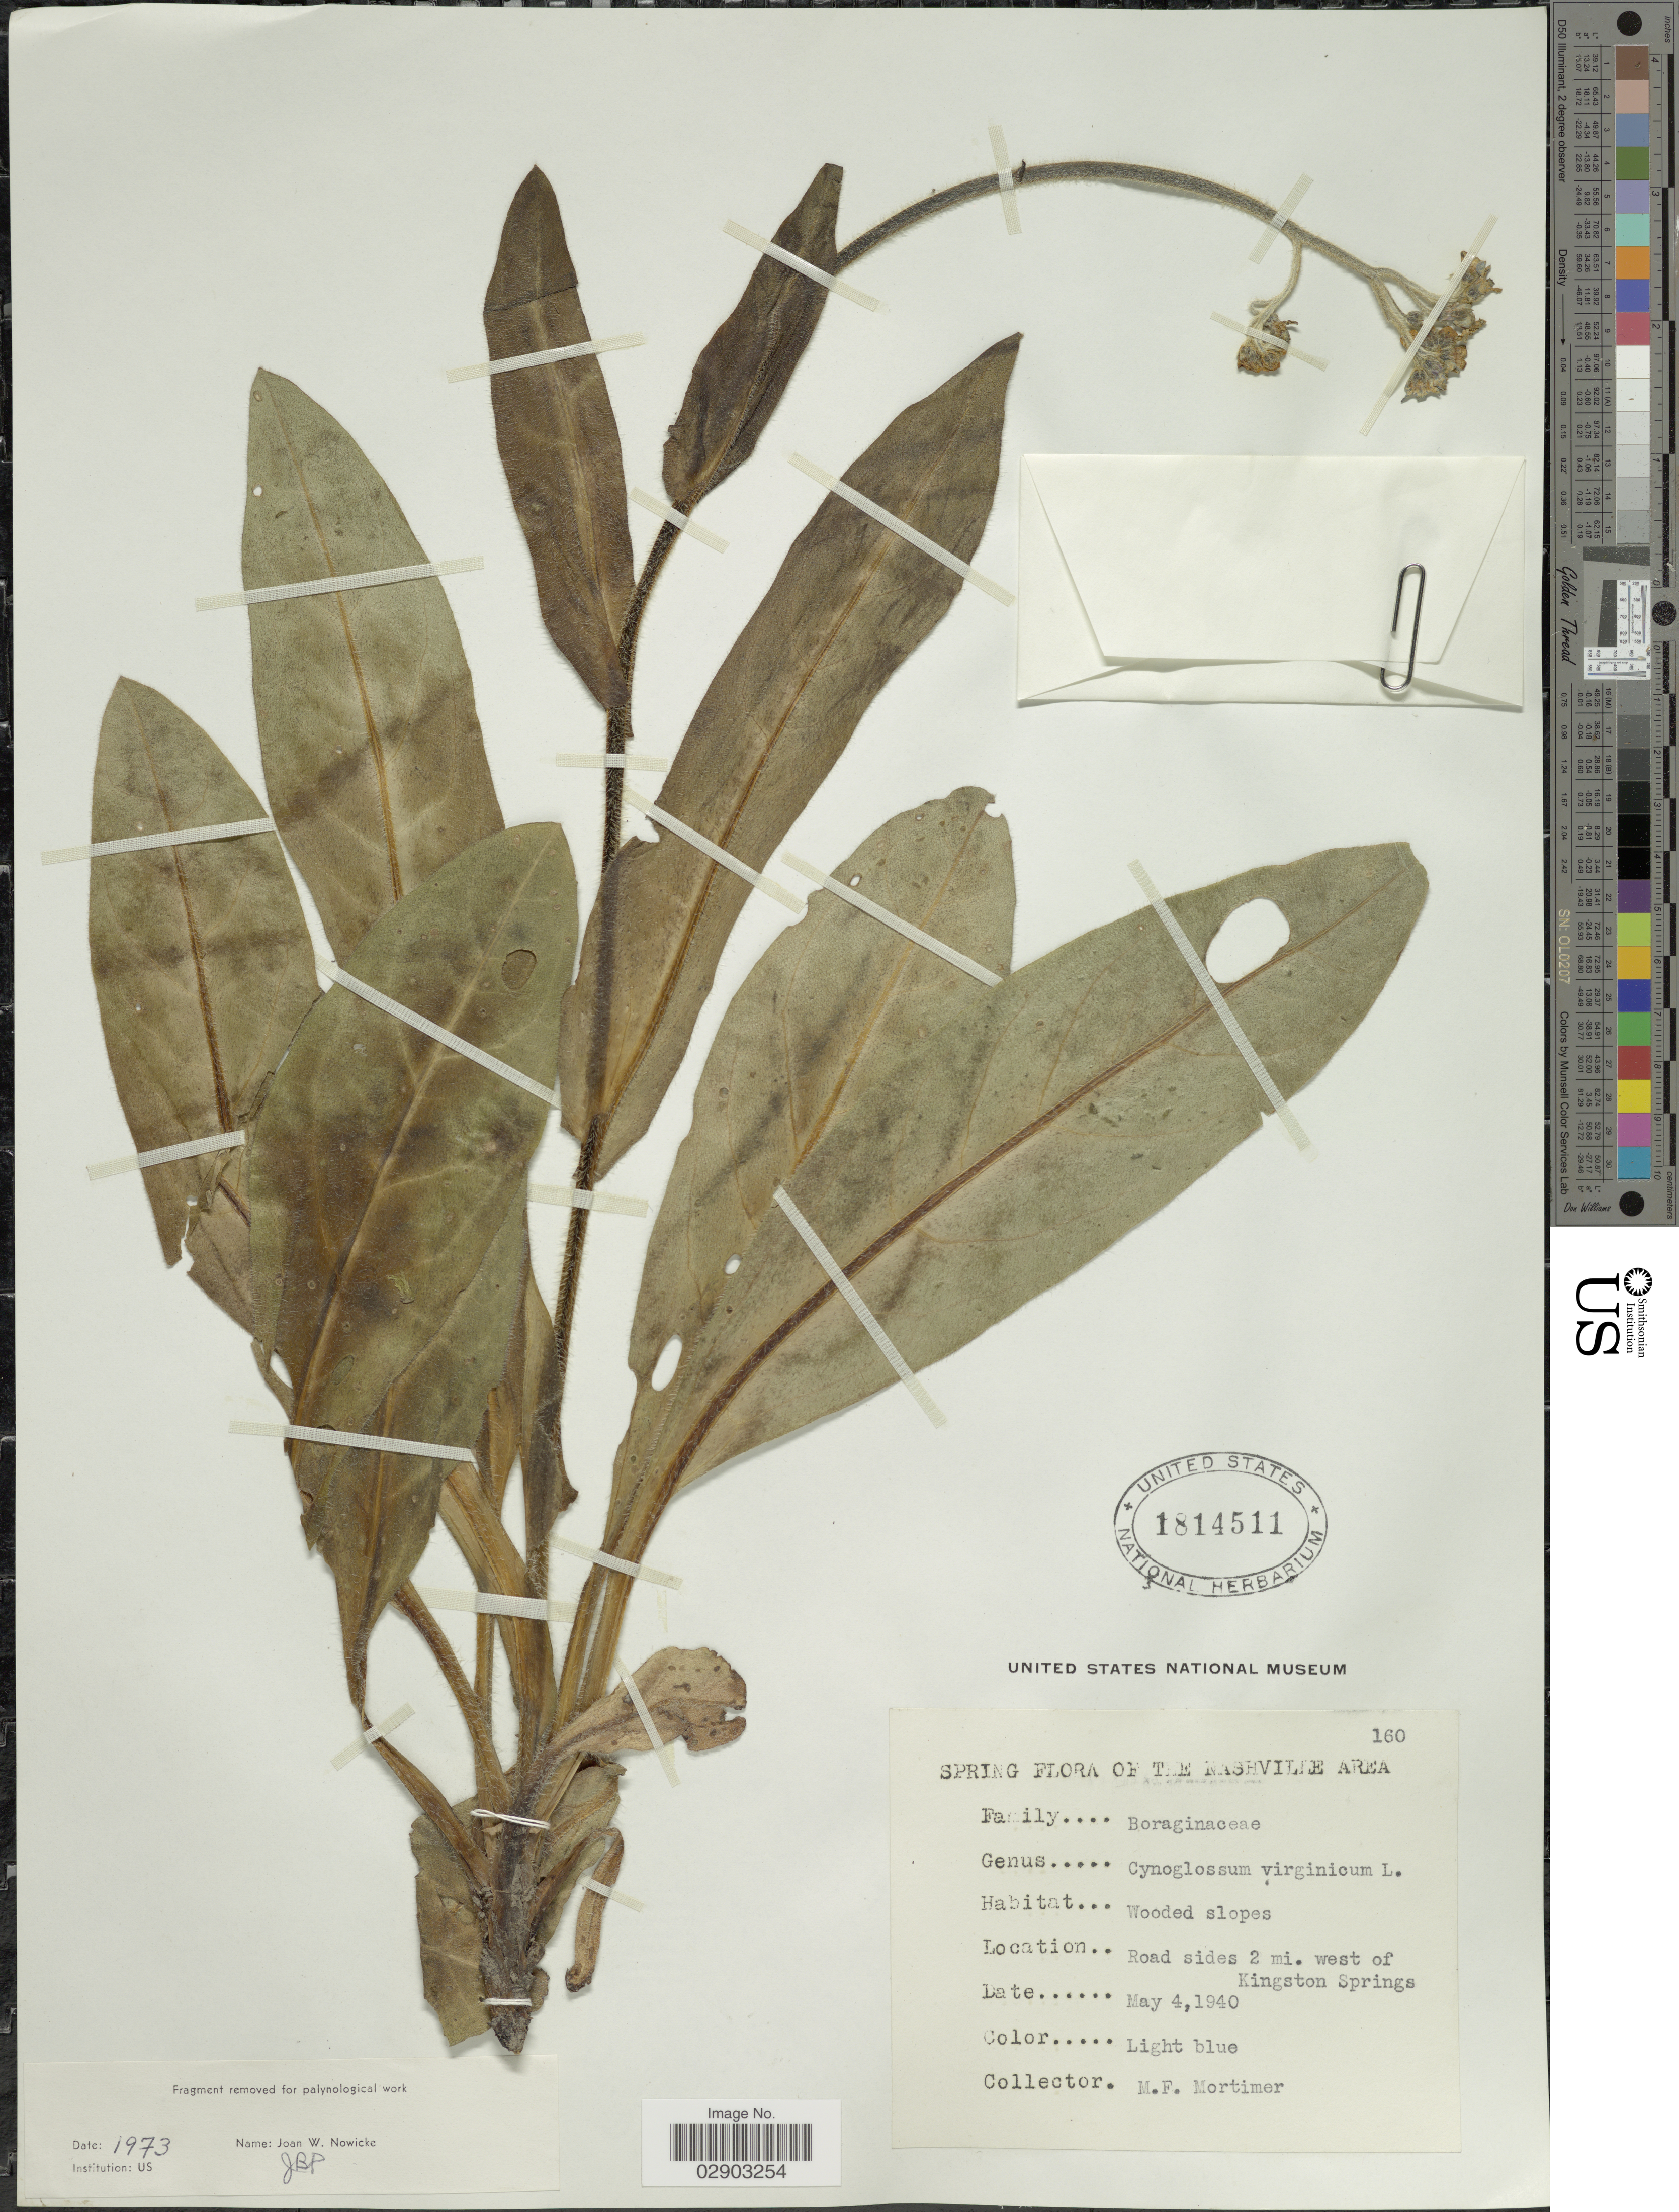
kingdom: Plantae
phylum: Tracheophyta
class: Magnoliopsida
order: Boraginales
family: Boraginaceae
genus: Cynoglossum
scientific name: Cynoglossum virginianum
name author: L.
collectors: M. Mortimer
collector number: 160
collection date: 1940-05-04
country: United States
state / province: Tennessee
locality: Nashville Area. Road sides 2 mi. west of Kingston Springs.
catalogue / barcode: US 1814511